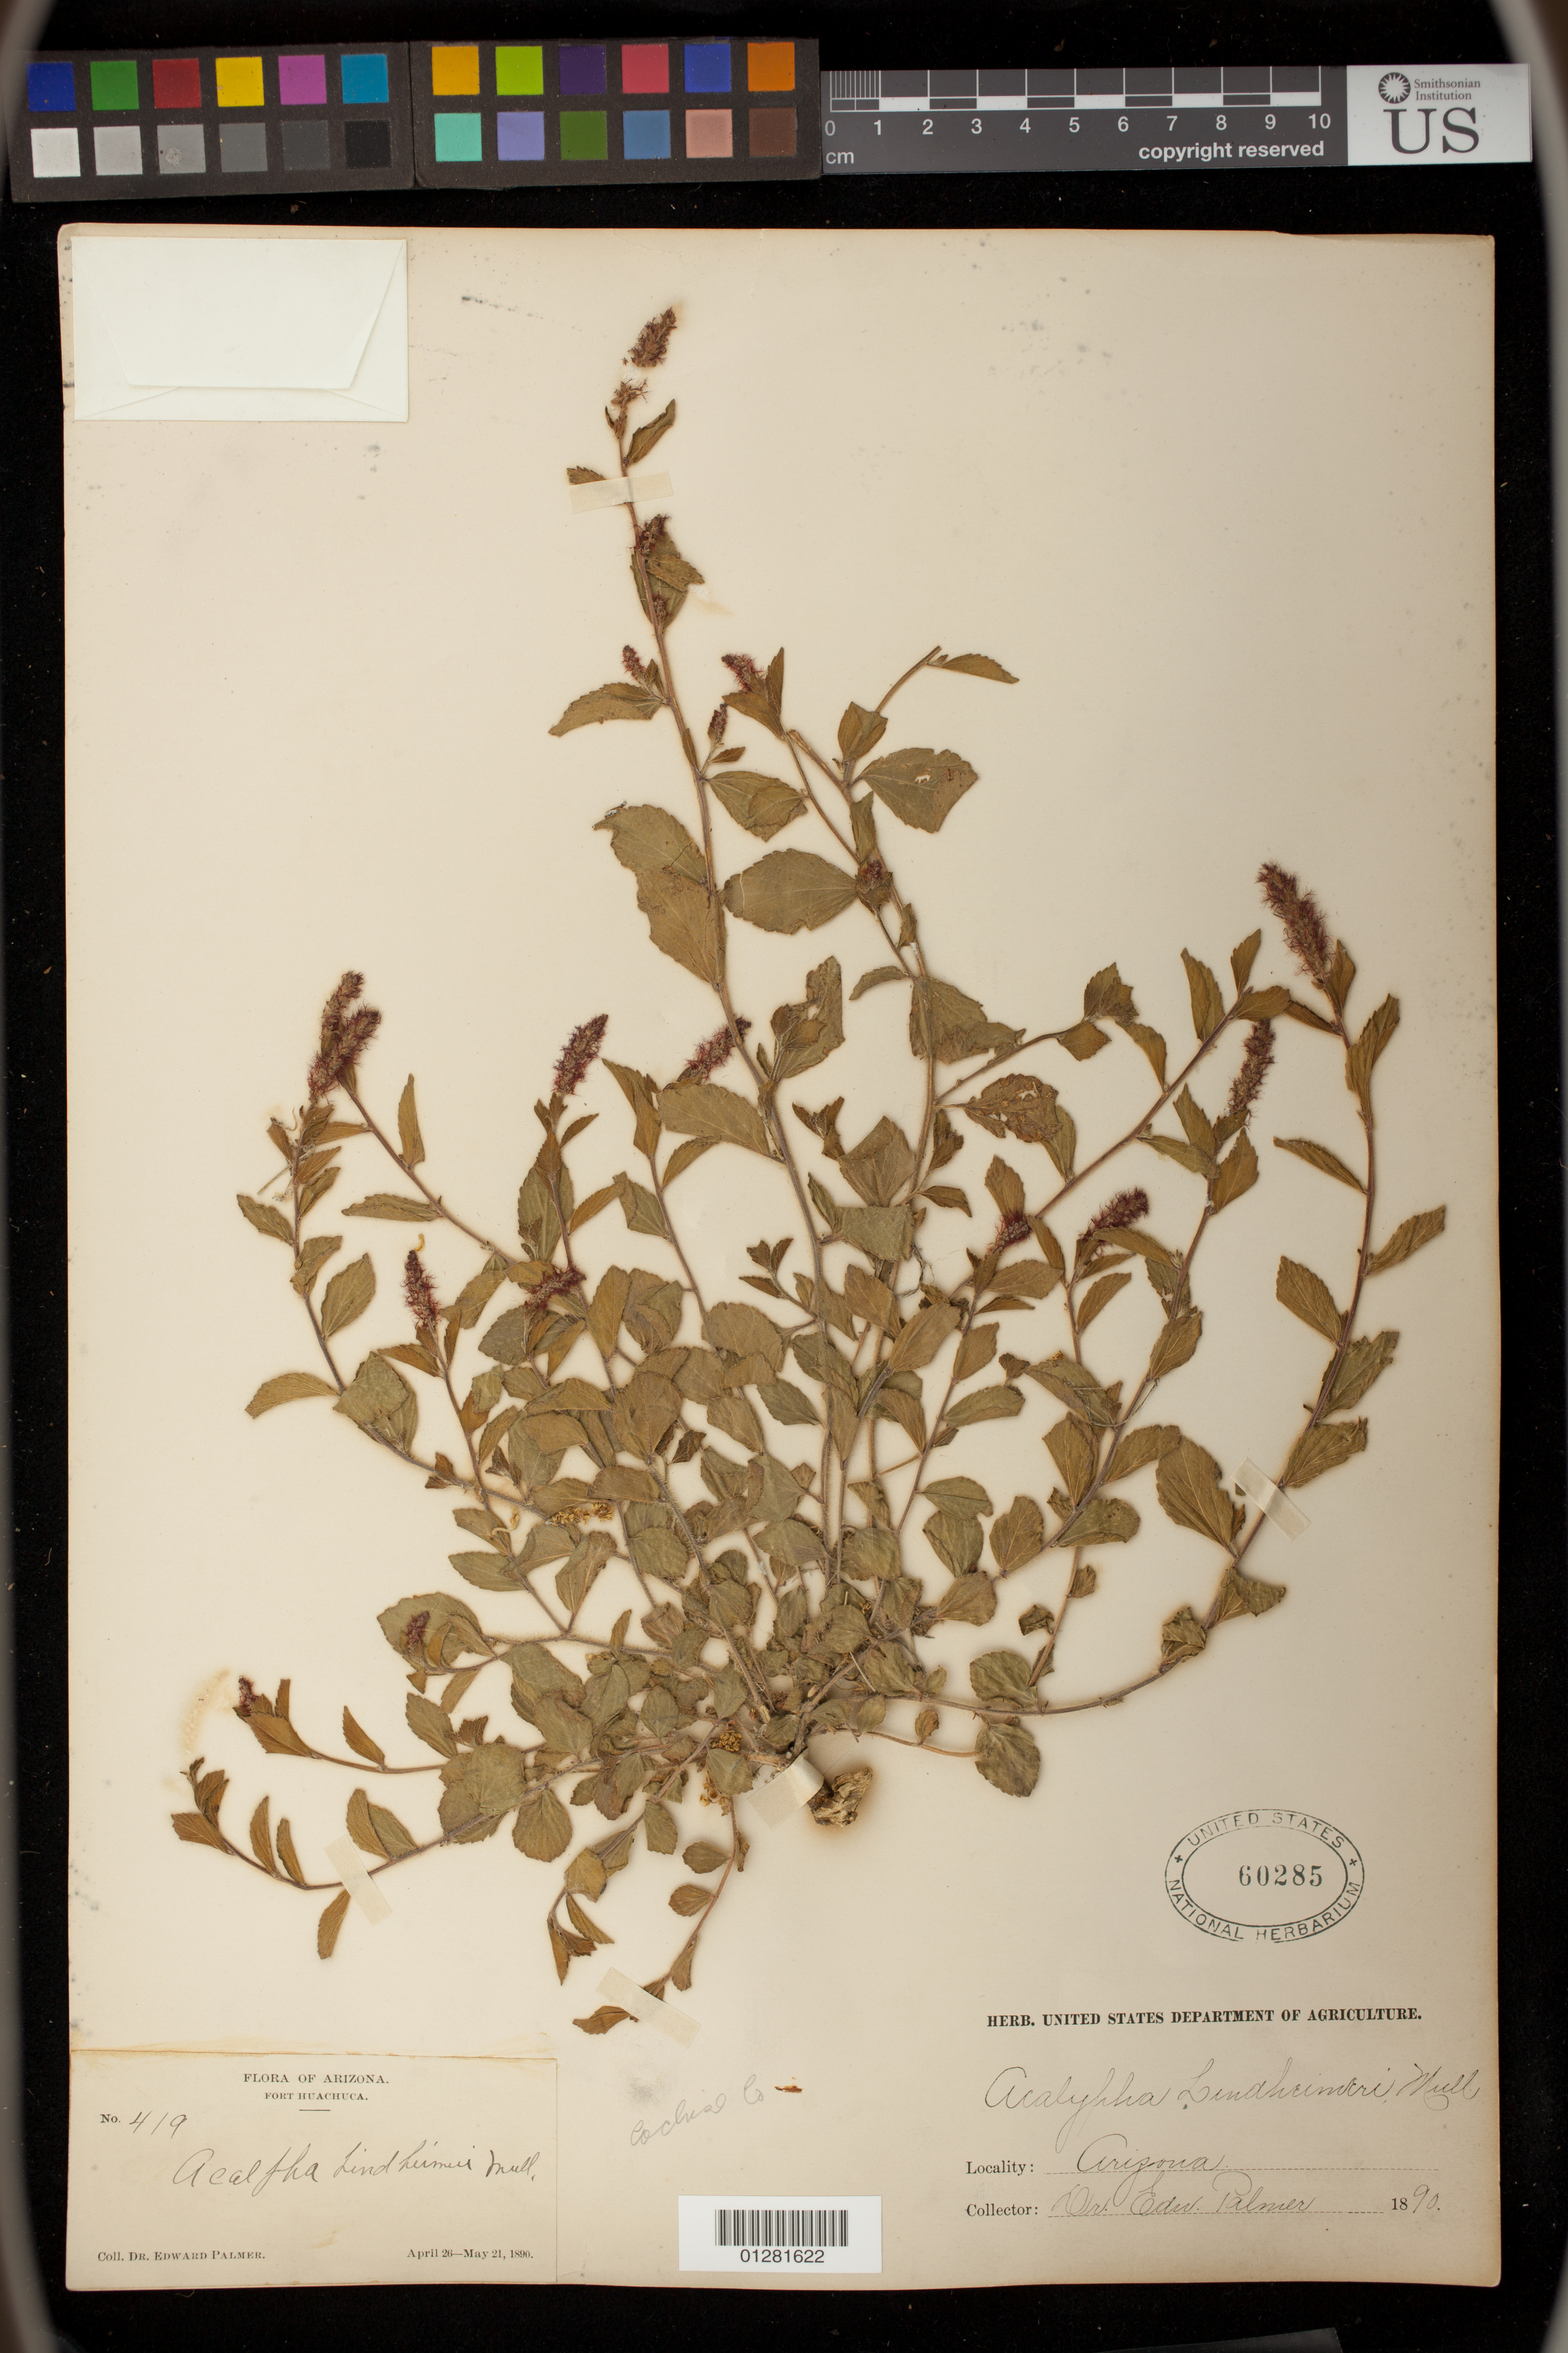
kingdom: Plantae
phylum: Tracheophyta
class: Magnoliopsida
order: Malpighiales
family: Euphorbiaceae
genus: Acalypha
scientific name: Acalypha lindheimeri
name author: Müll. Arg.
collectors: E. Palmer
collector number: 419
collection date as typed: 26 Apr 1890 to 21 May 1890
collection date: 1890-04-26/1890-05-21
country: United States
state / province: Arizona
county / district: Cochise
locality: Fort Huachuca.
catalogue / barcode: US 60285